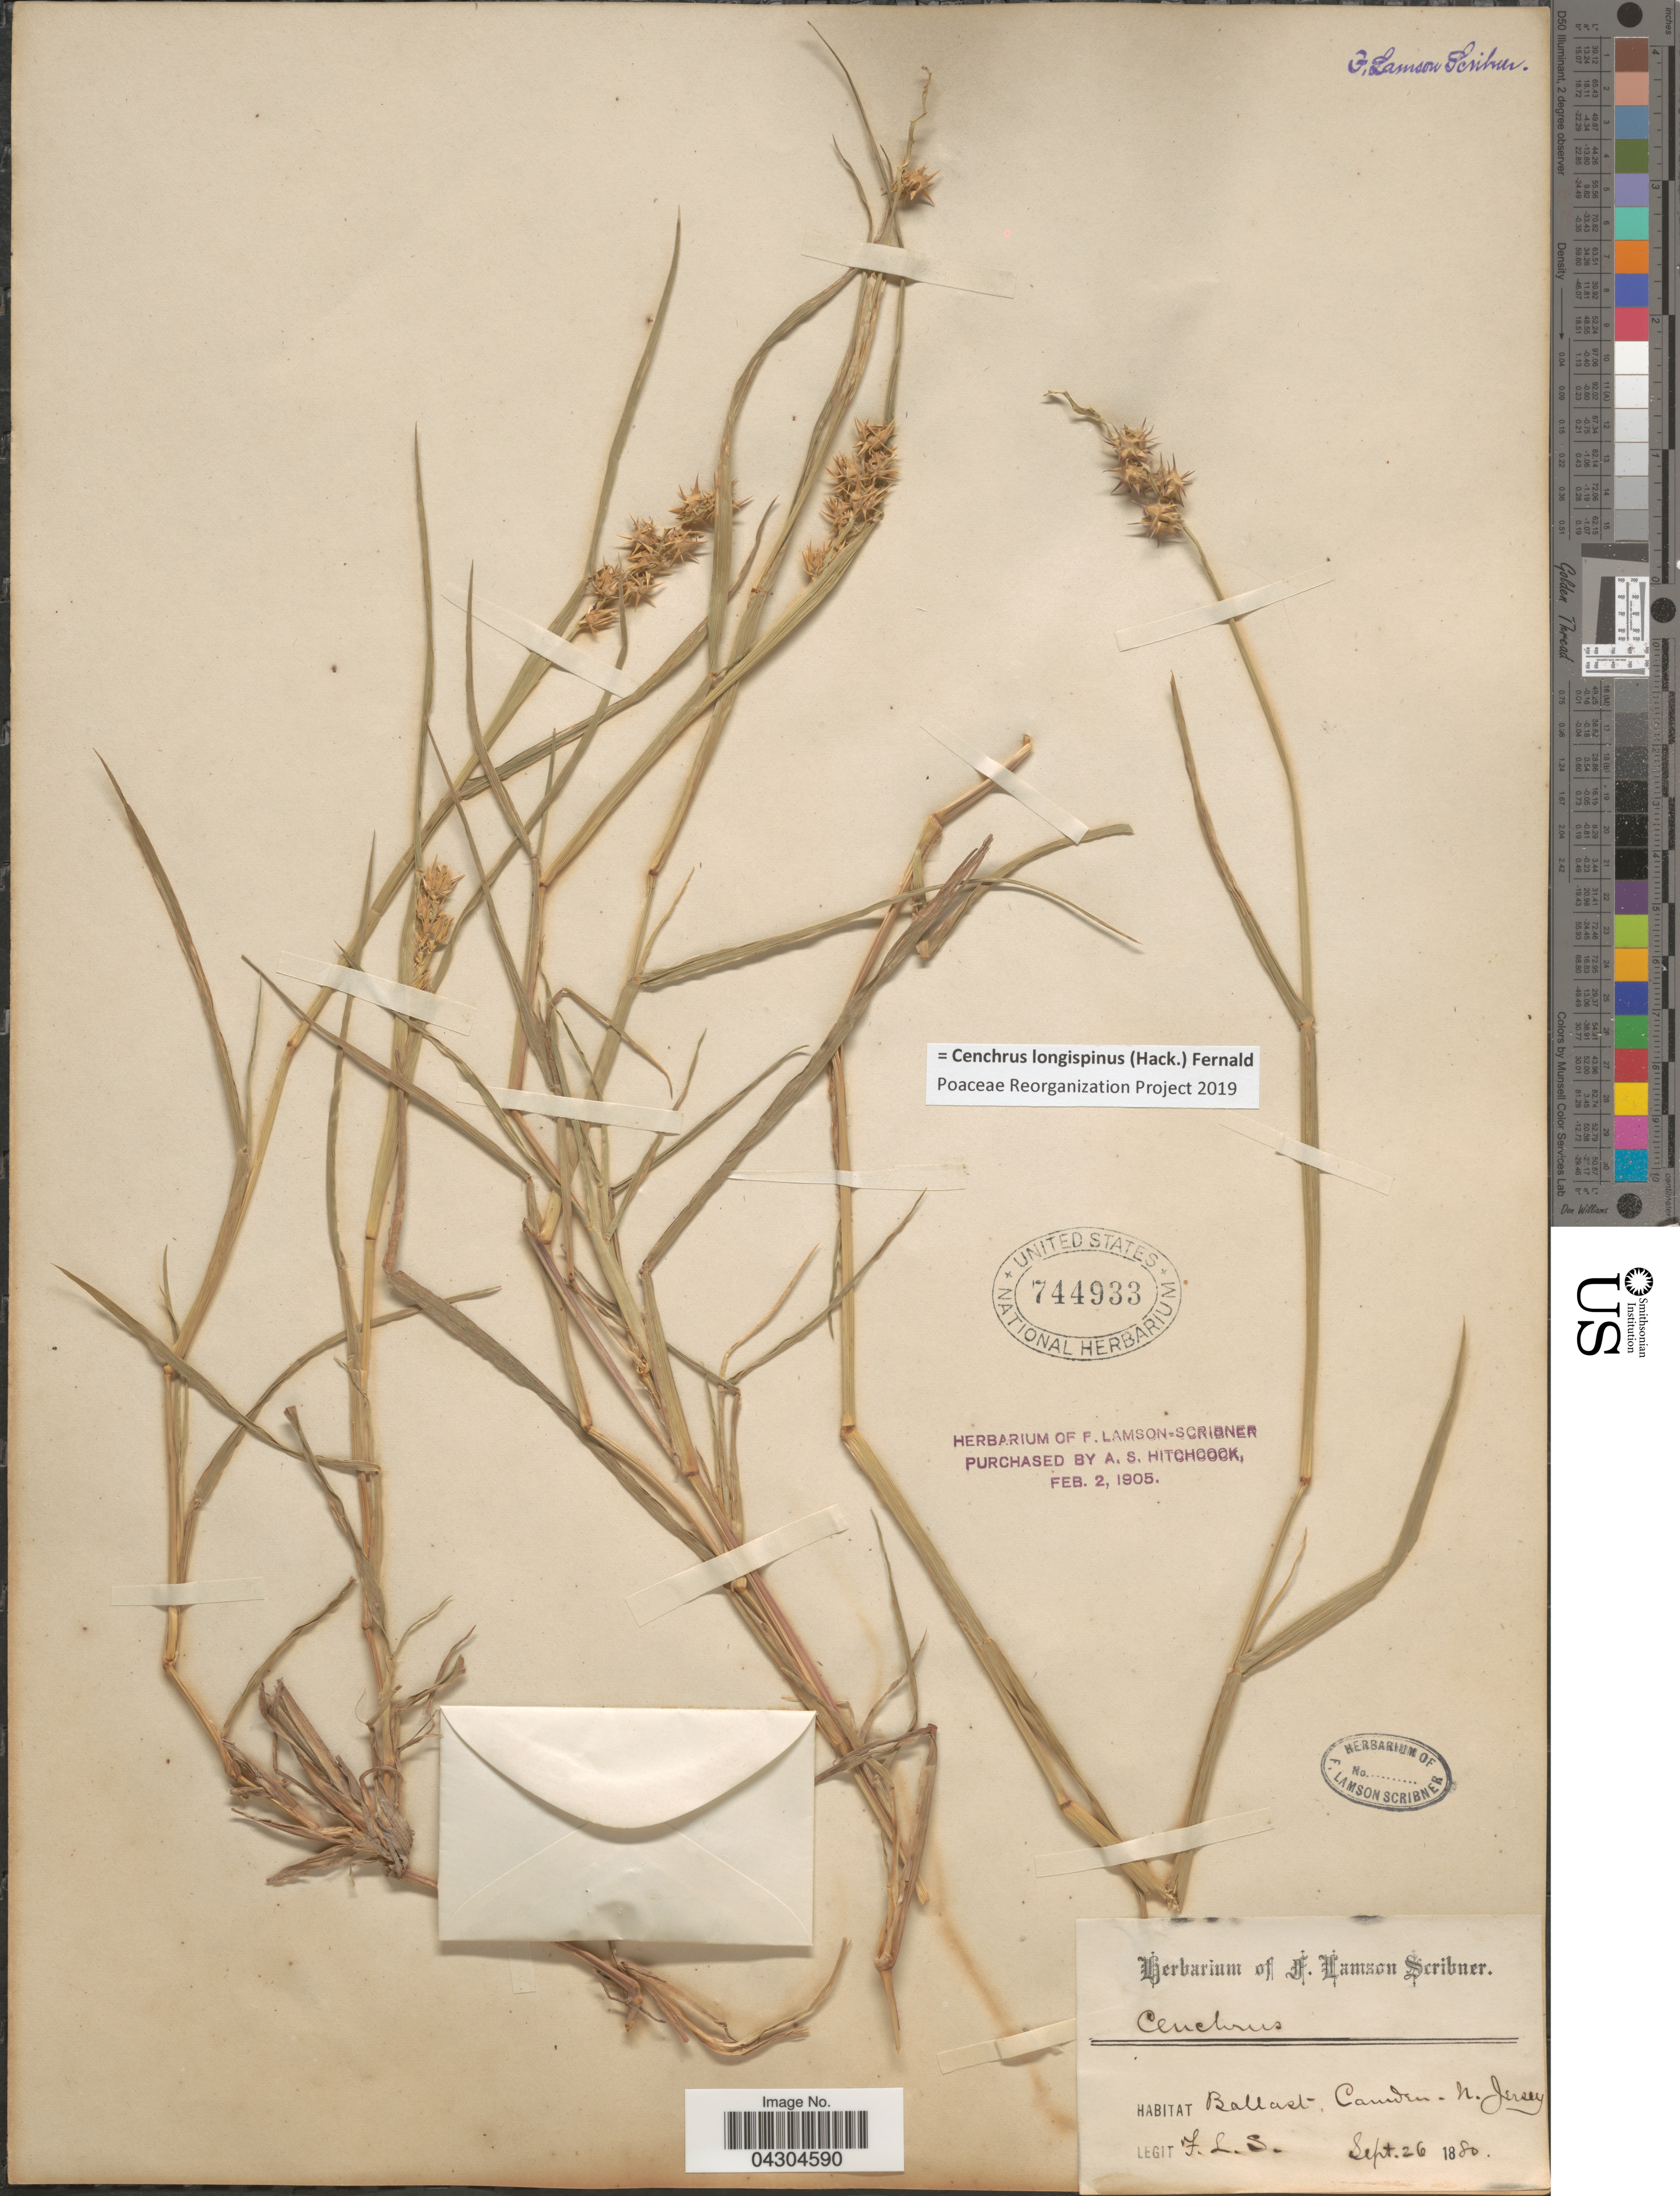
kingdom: Plantae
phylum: Tracheophyta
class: Liliopsida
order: Poales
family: Poaceae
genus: Cenchrus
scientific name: Cenchrus longispinus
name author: (Hack.) Fernald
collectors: F. L. Scribner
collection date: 1880-09-26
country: United States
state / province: New York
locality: Ballast, Camden.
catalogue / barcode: US 744933